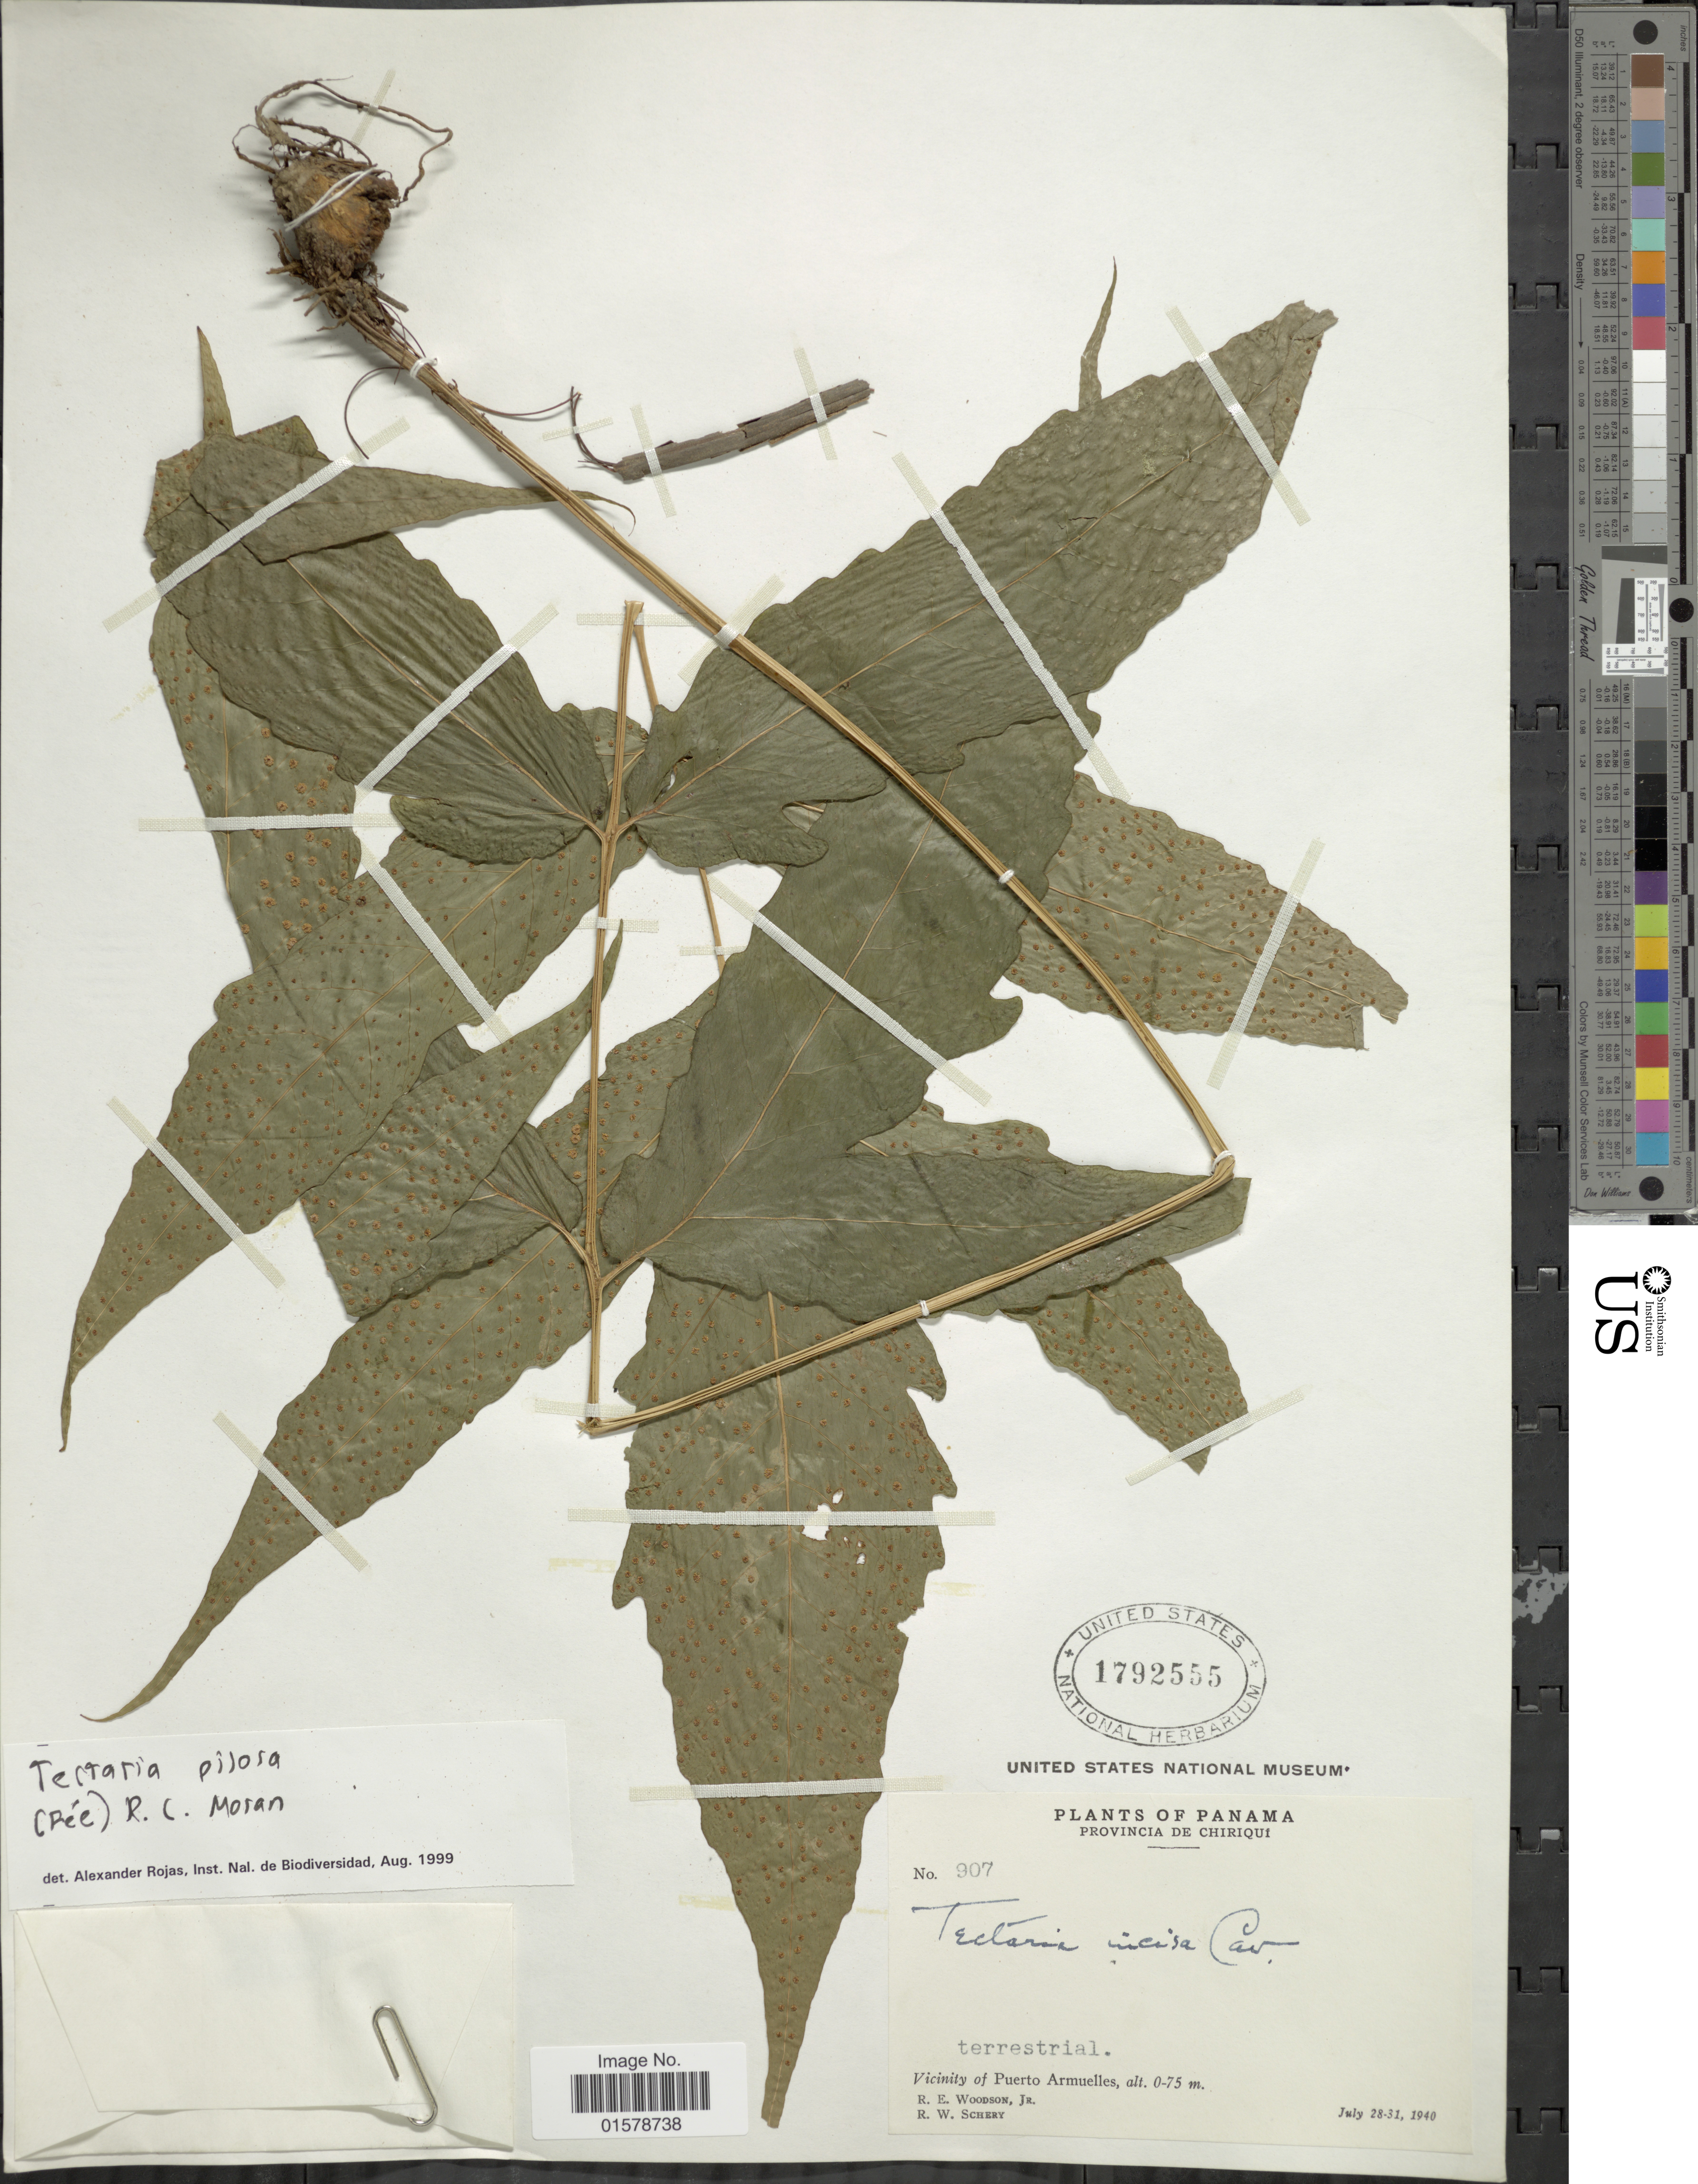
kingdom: Plantae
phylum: Tracheophyta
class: Polypodiopsida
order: Polypodiales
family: Tectariaceae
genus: Tectaria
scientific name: Tectaria pilosa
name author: (Fée) Maxon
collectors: R. E. Woodson & R. W. Schery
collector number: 907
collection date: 1940-07-28/1940-07-31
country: Panama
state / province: Chiriqui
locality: Panama, Provincia of Chiriqui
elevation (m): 0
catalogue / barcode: US 1792555